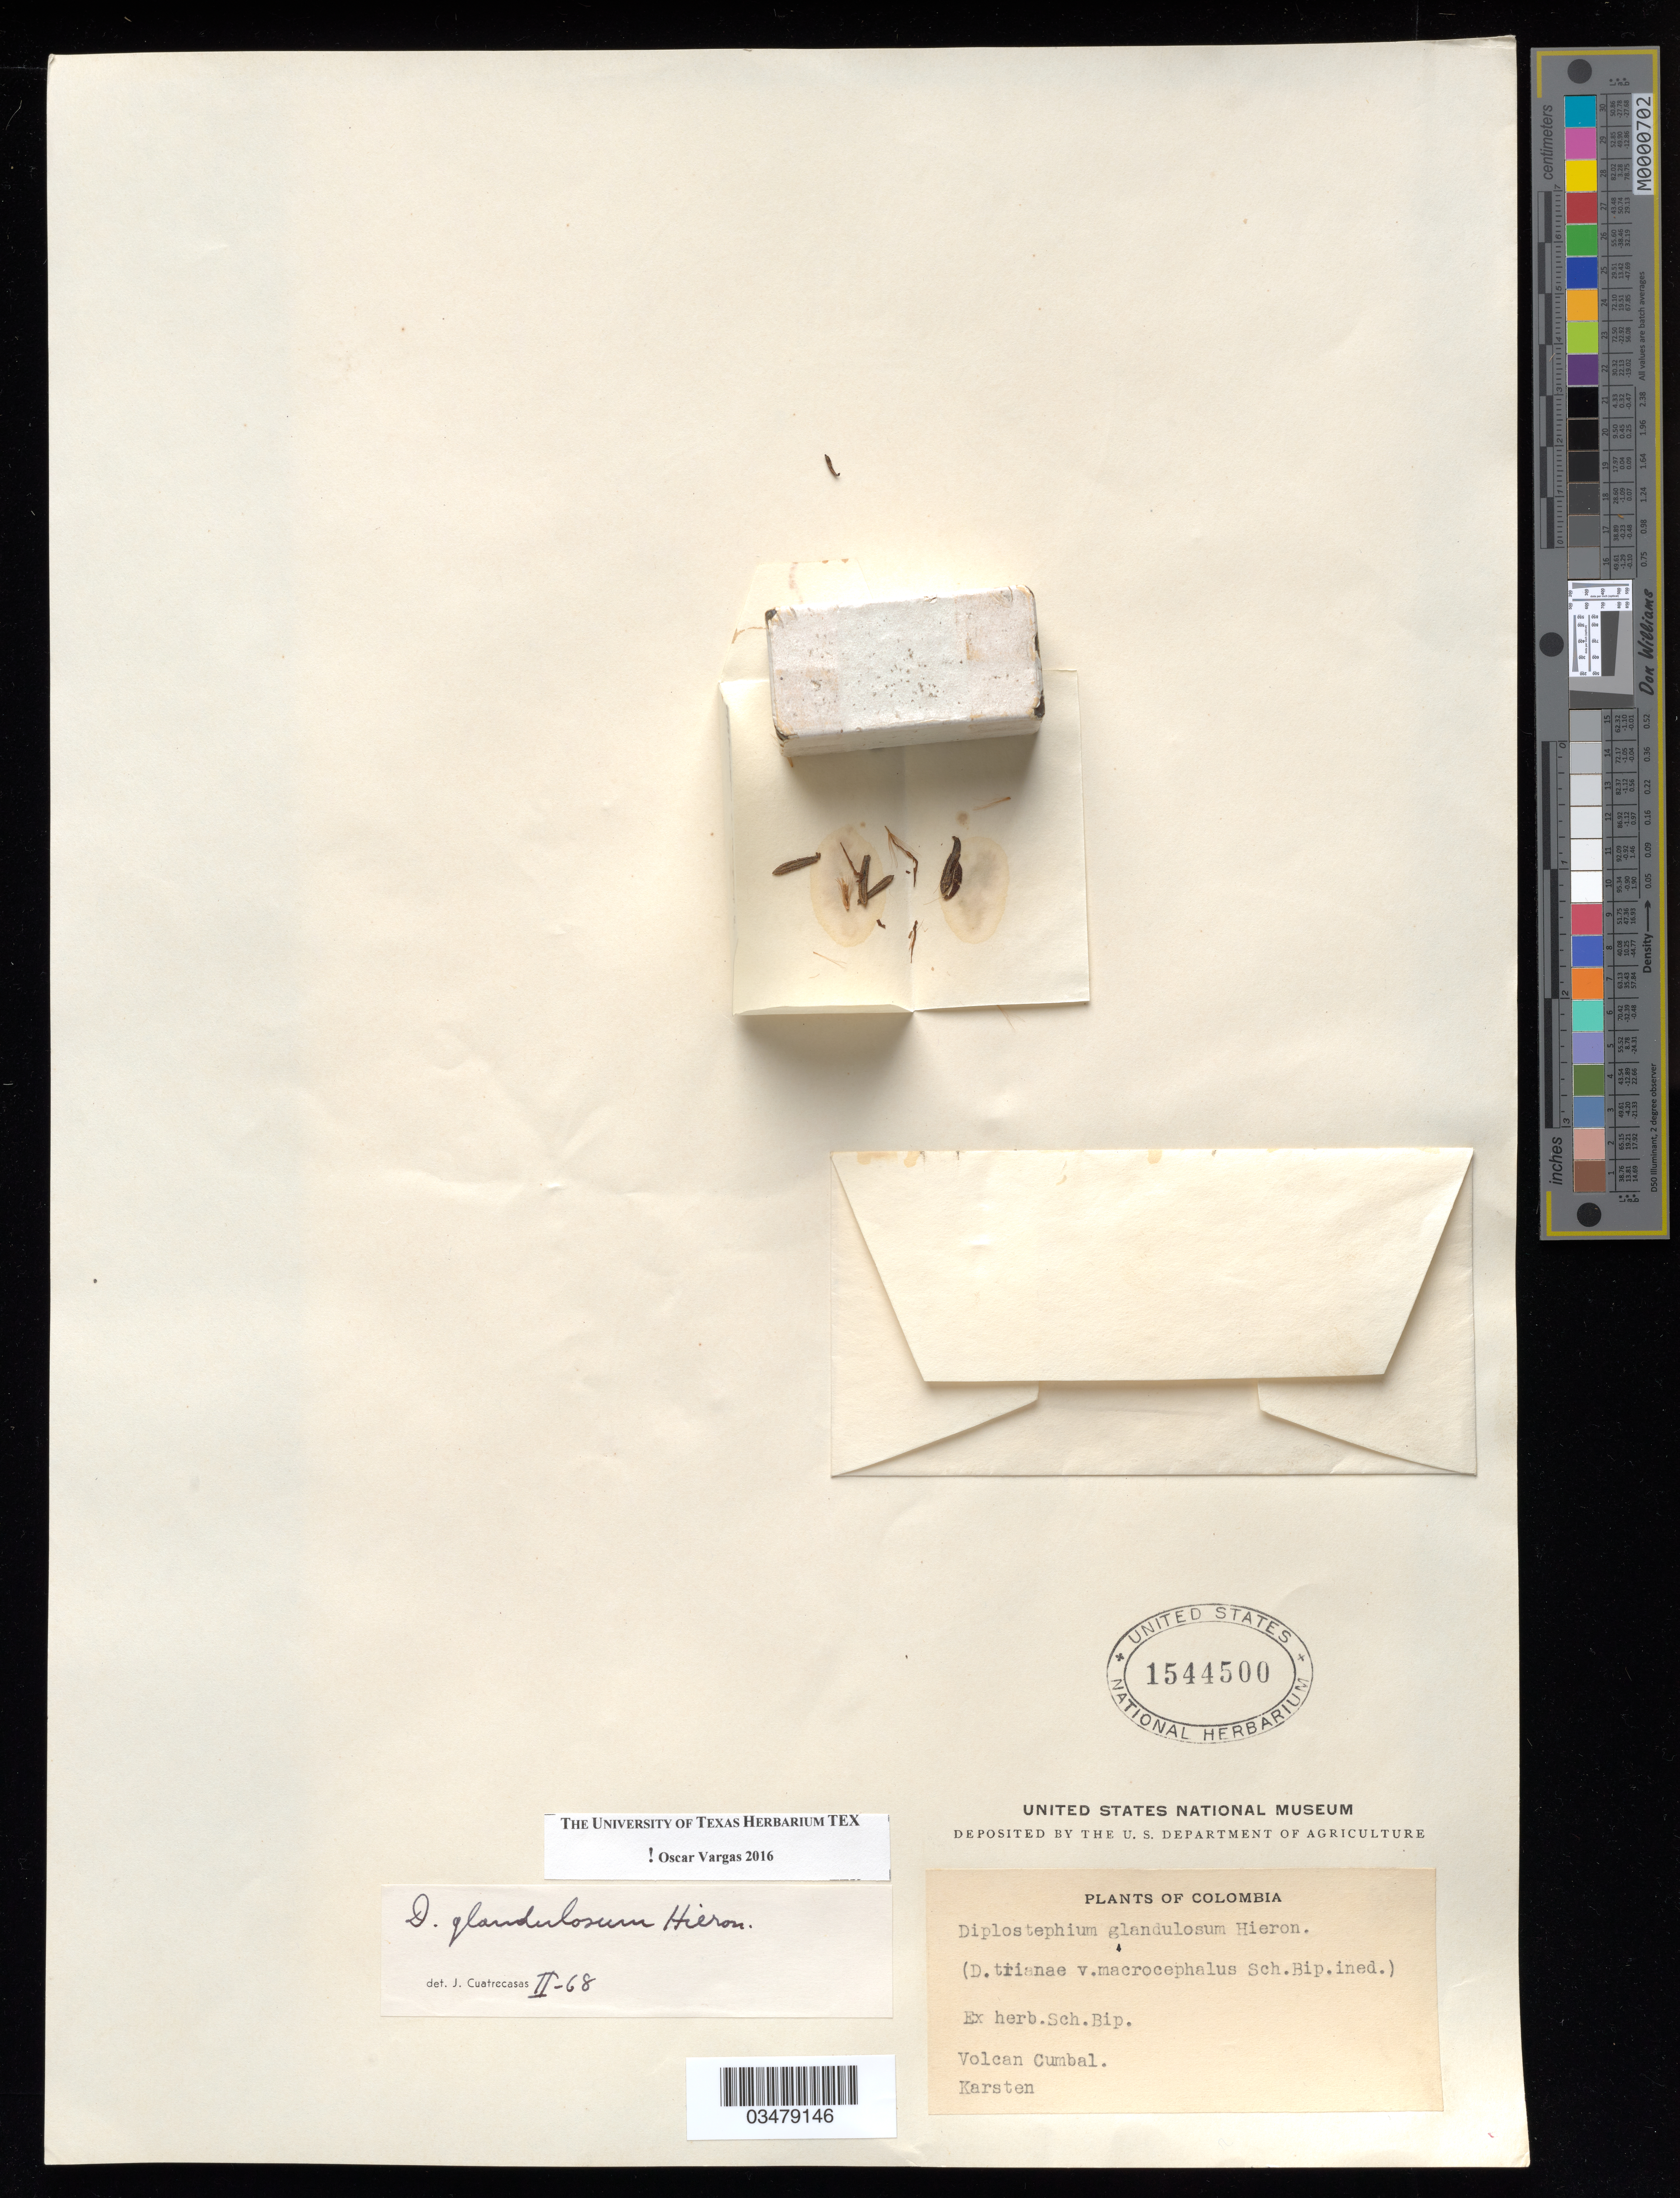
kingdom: Plantae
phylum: Tracheophyta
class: Magnoliopsida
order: Asterales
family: Asteraceae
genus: Diplostephium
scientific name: Diplostephium glandulosum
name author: Hieron.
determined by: Vargas, Oscar M.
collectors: -. Karsten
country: Colombia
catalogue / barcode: US 1544500